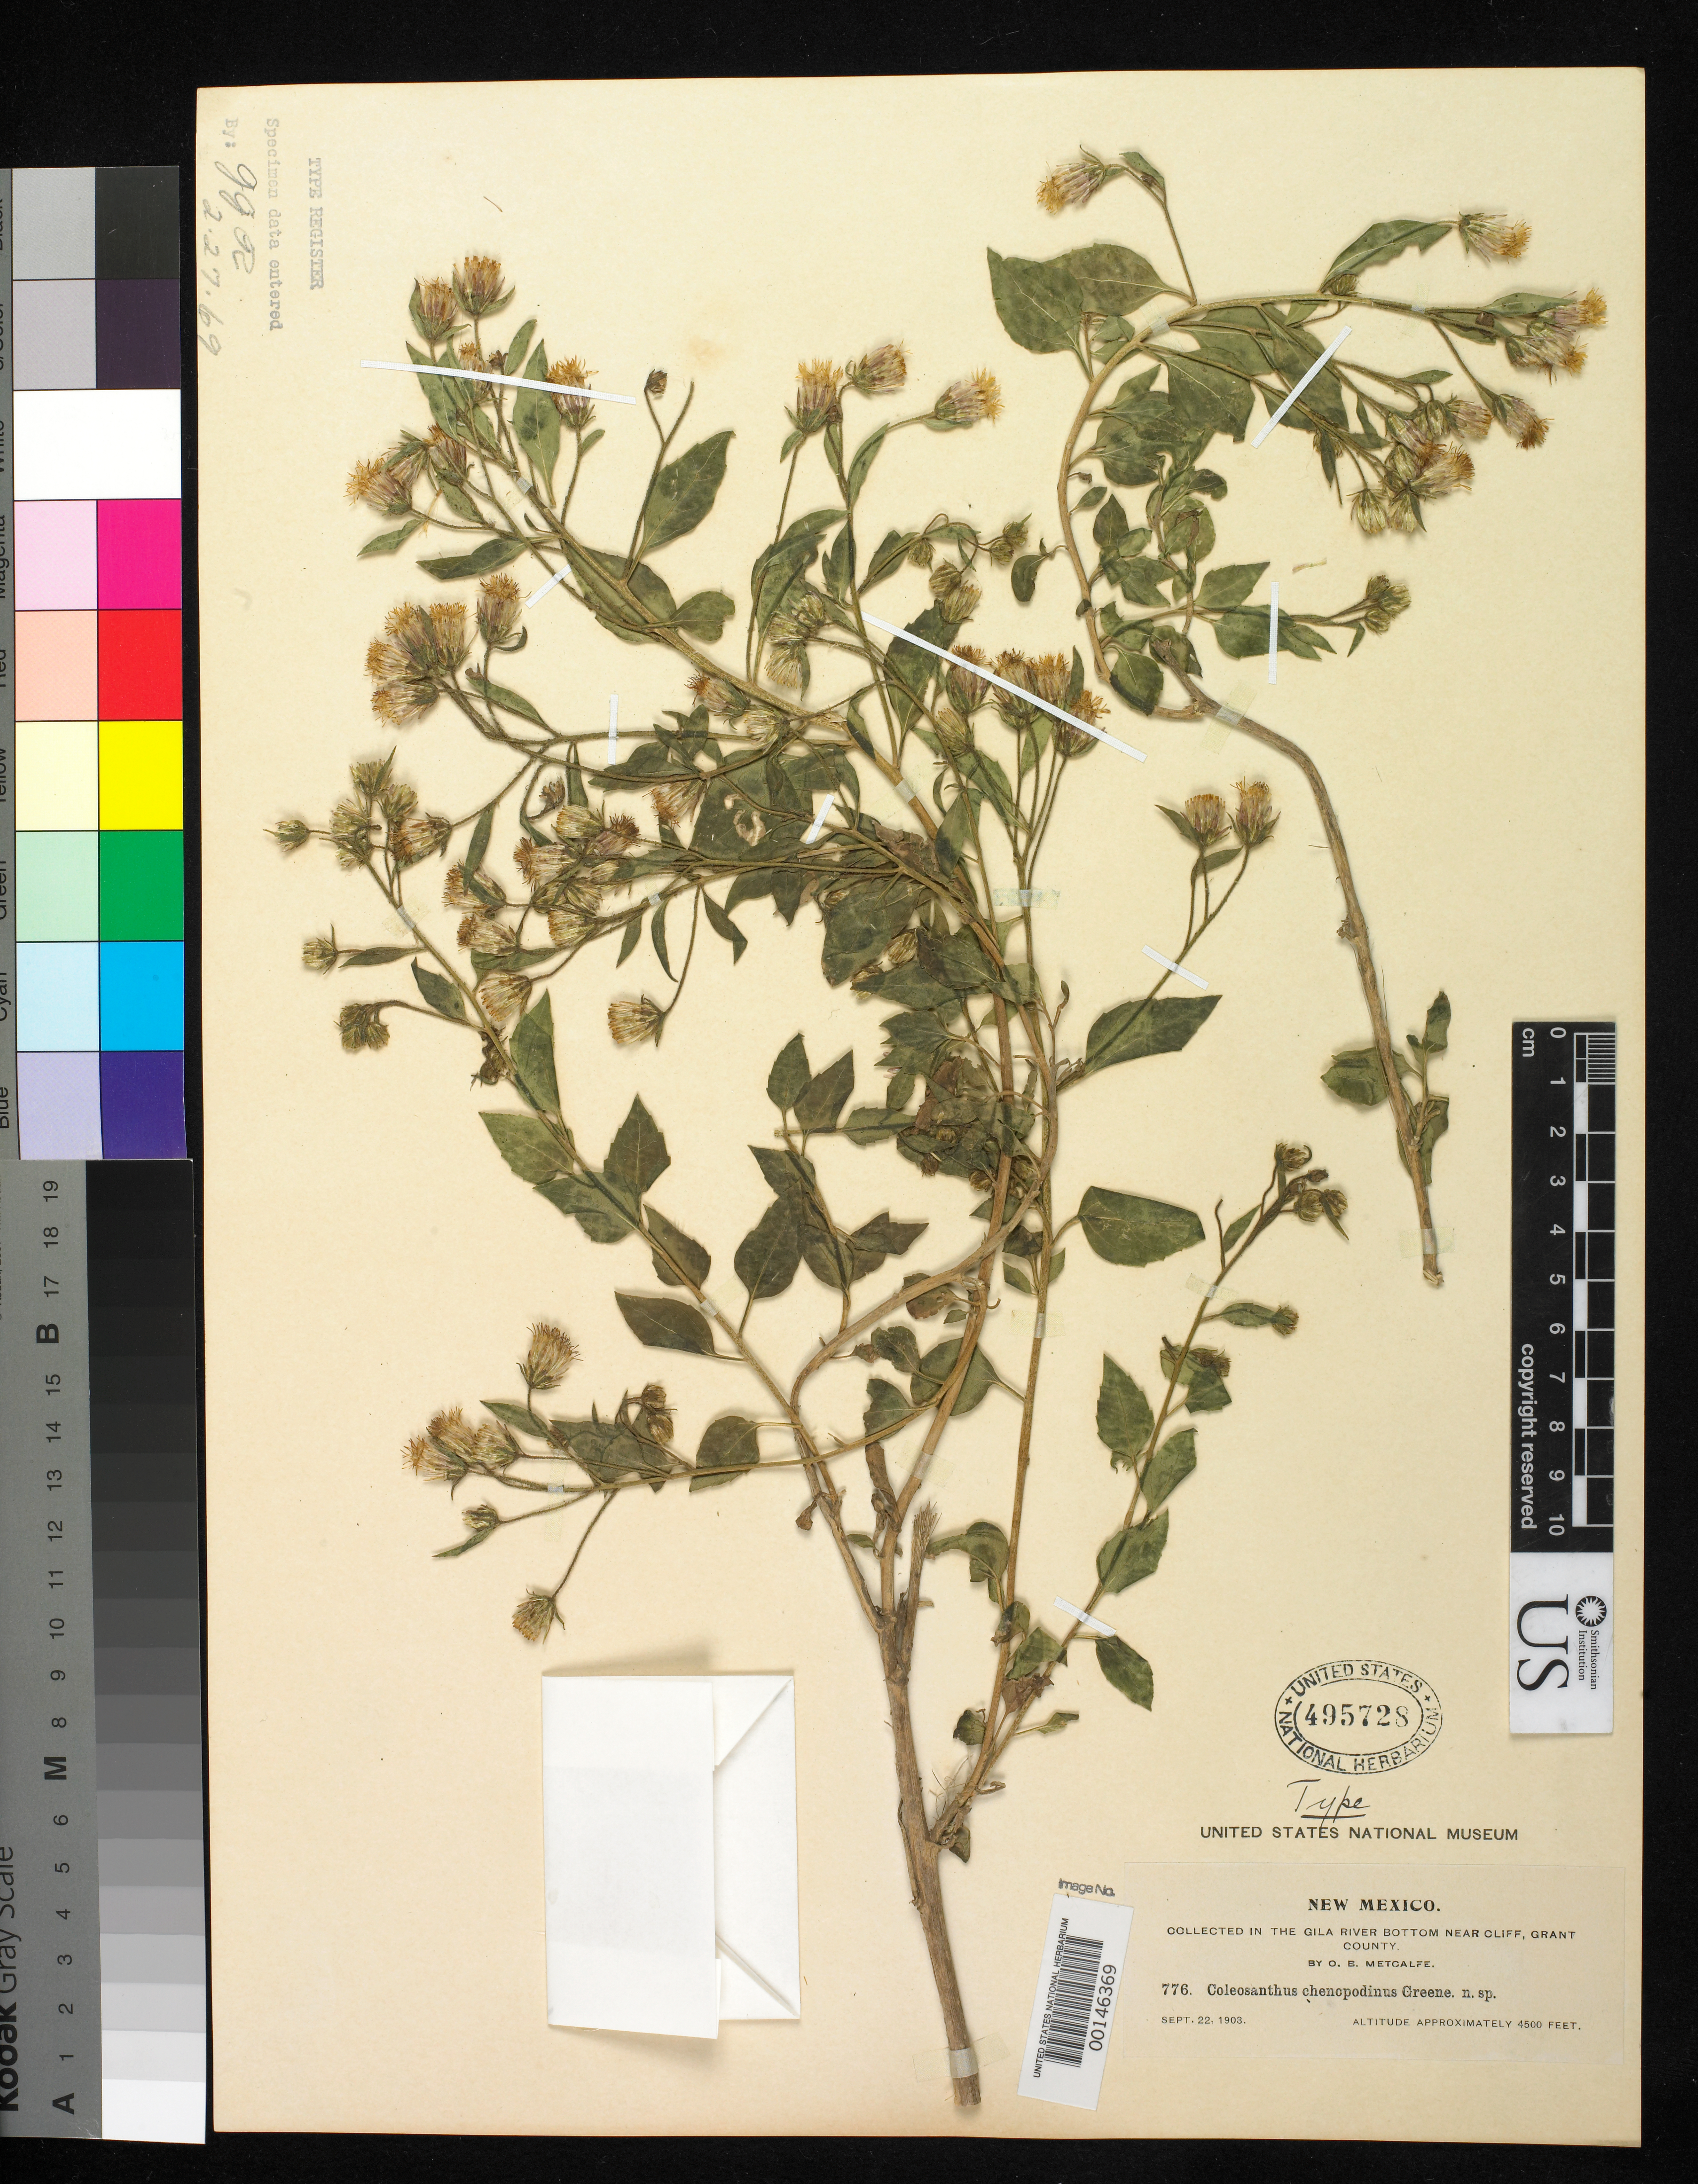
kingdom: Plantae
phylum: Tracheophyta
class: Magnoliopsida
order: Asterales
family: Asteraceae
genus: Coleosanthus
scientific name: Coleosanthus chenopodinus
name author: Greene ex Wooton & Standl.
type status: Holotype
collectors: O. B. Metcalfe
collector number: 776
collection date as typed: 22 Sep 1903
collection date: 1903-09-22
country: United States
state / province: New Mexico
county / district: Grant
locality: Gila River bottom near cliff.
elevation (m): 1350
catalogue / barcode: US 495728